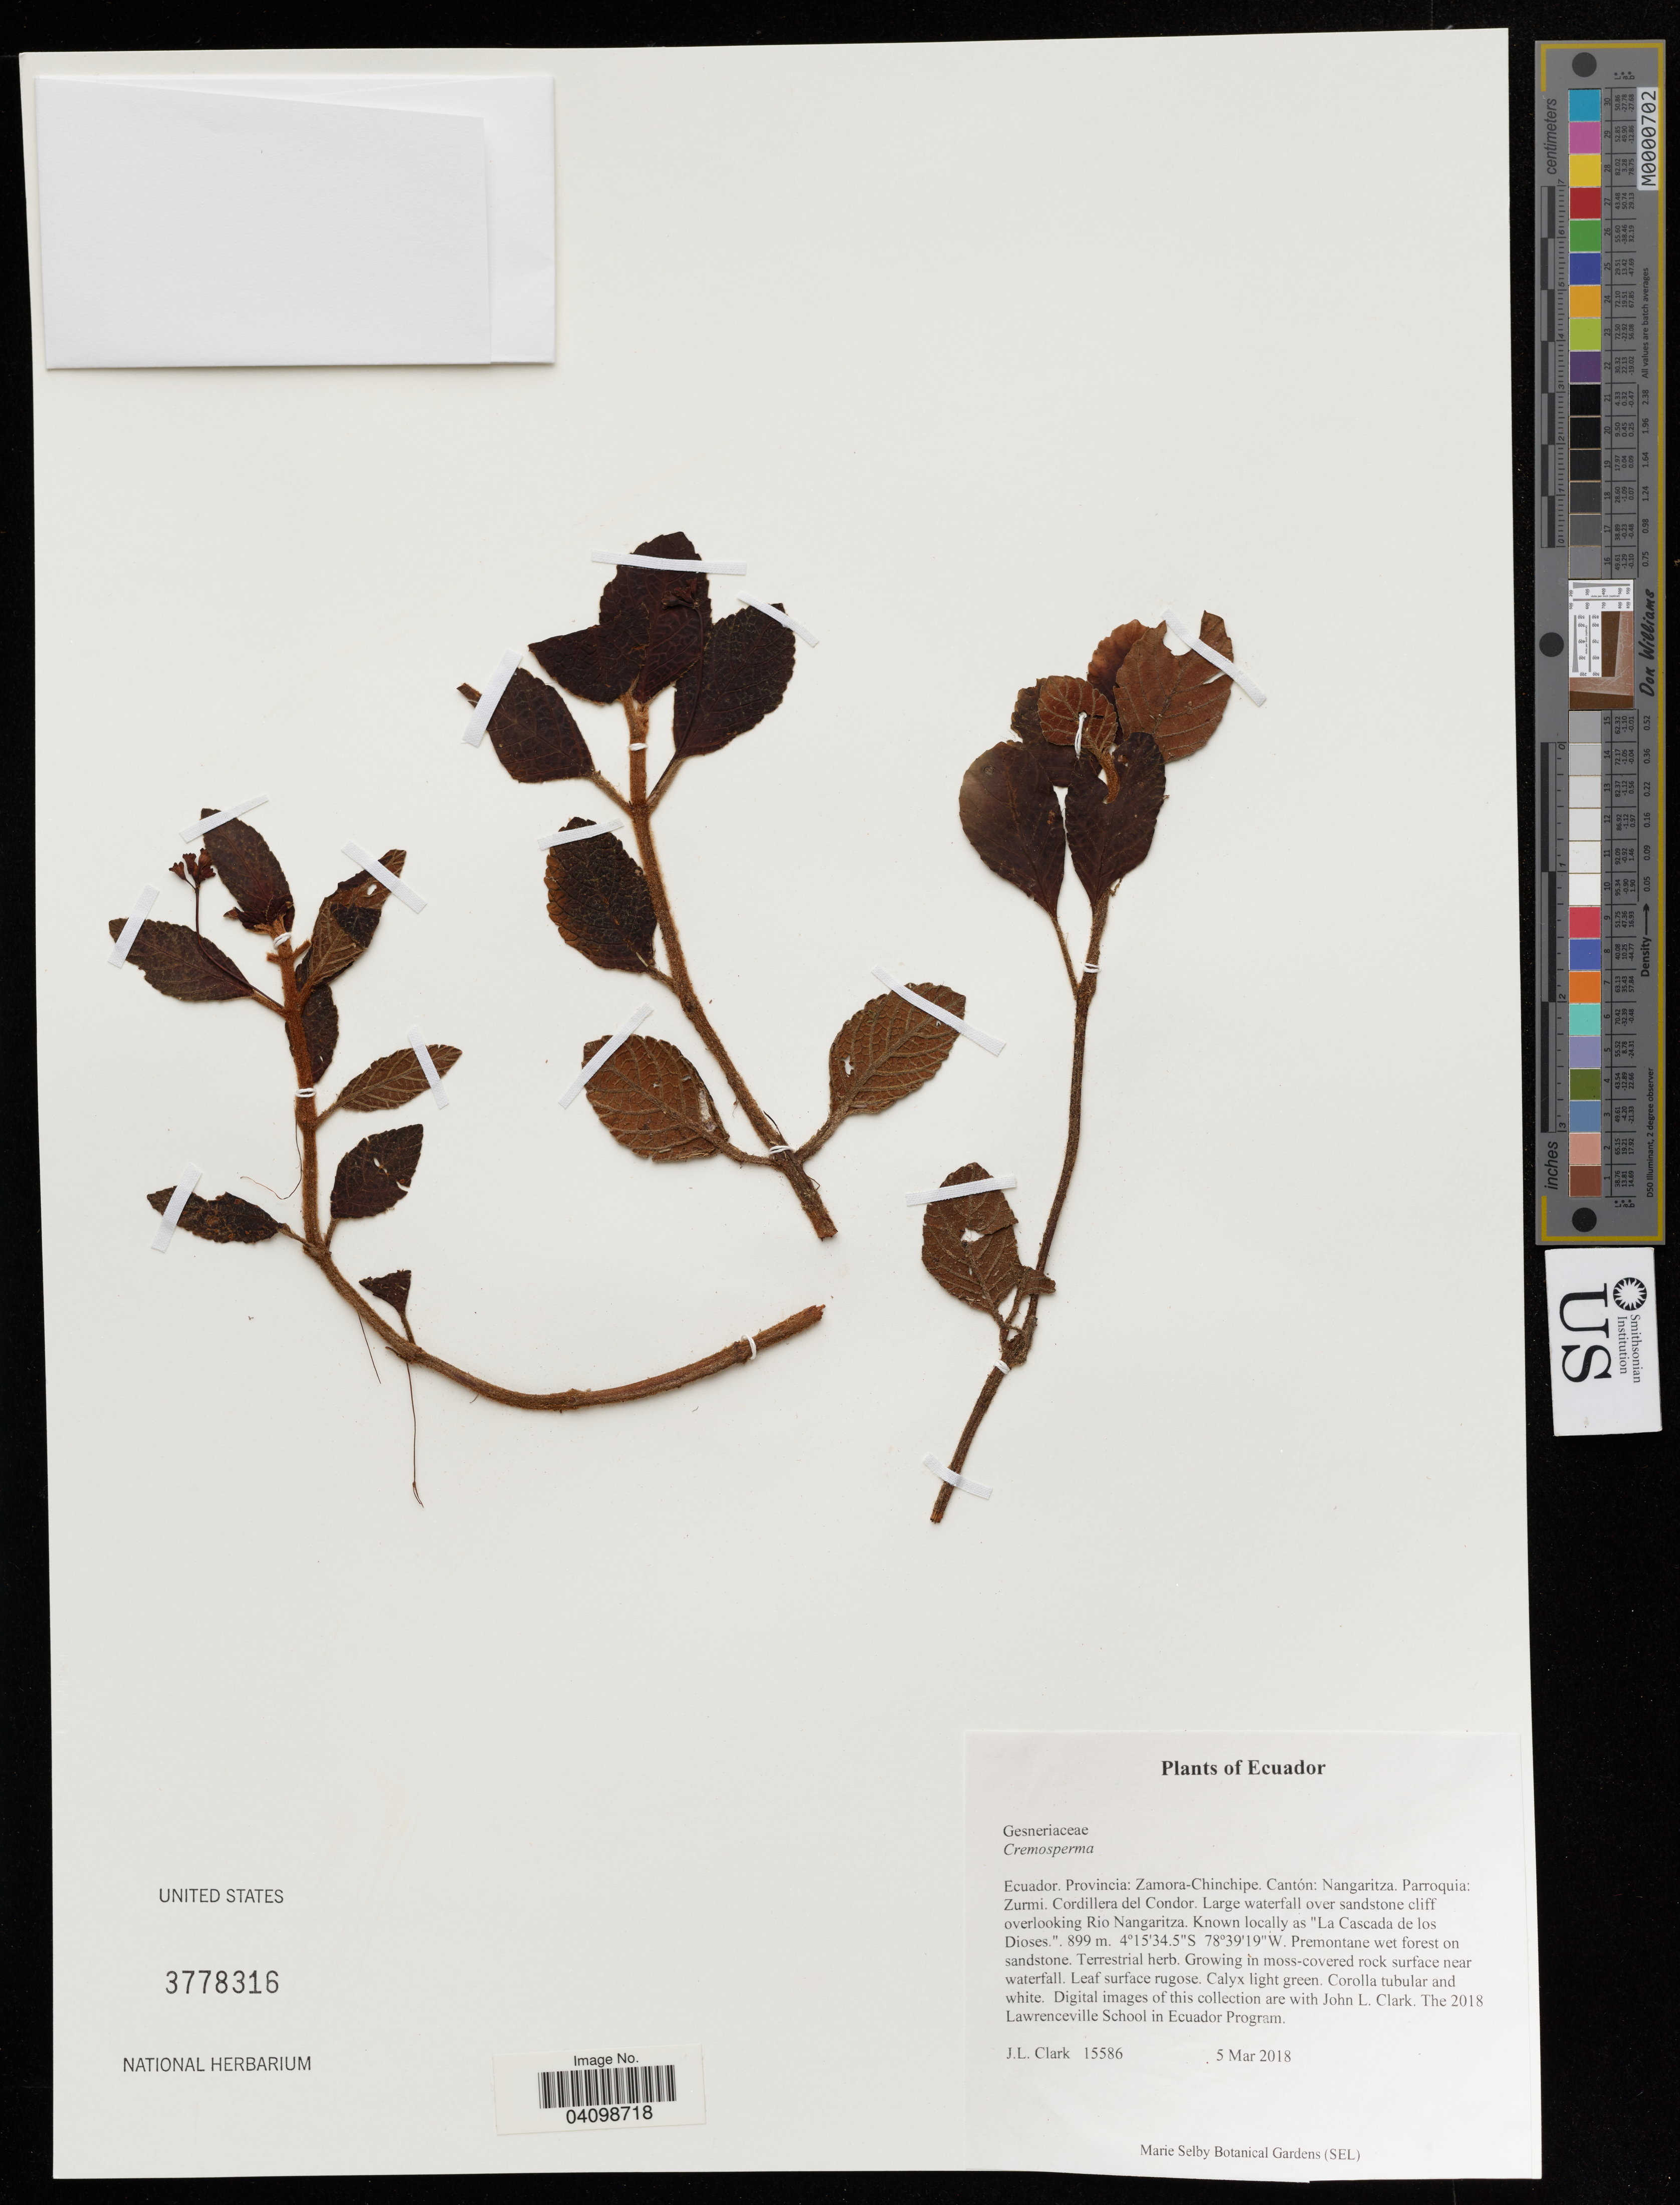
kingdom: Plantae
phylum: Tracheophyta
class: Magnoliopsida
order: Lamiales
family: Gesneriaceae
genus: Cremosperma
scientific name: Cremosperma sp.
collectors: J. Clark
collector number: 15586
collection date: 2018-03-05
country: Ecuador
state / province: Zamora-Chinchipe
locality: Cantón: Nangaritza. Parroquia: Zurmi. Cordillera del Condor. Large waterfall over sandstone cliff overlooking Rio Nangaritza.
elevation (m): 899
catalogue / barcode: US 3778316